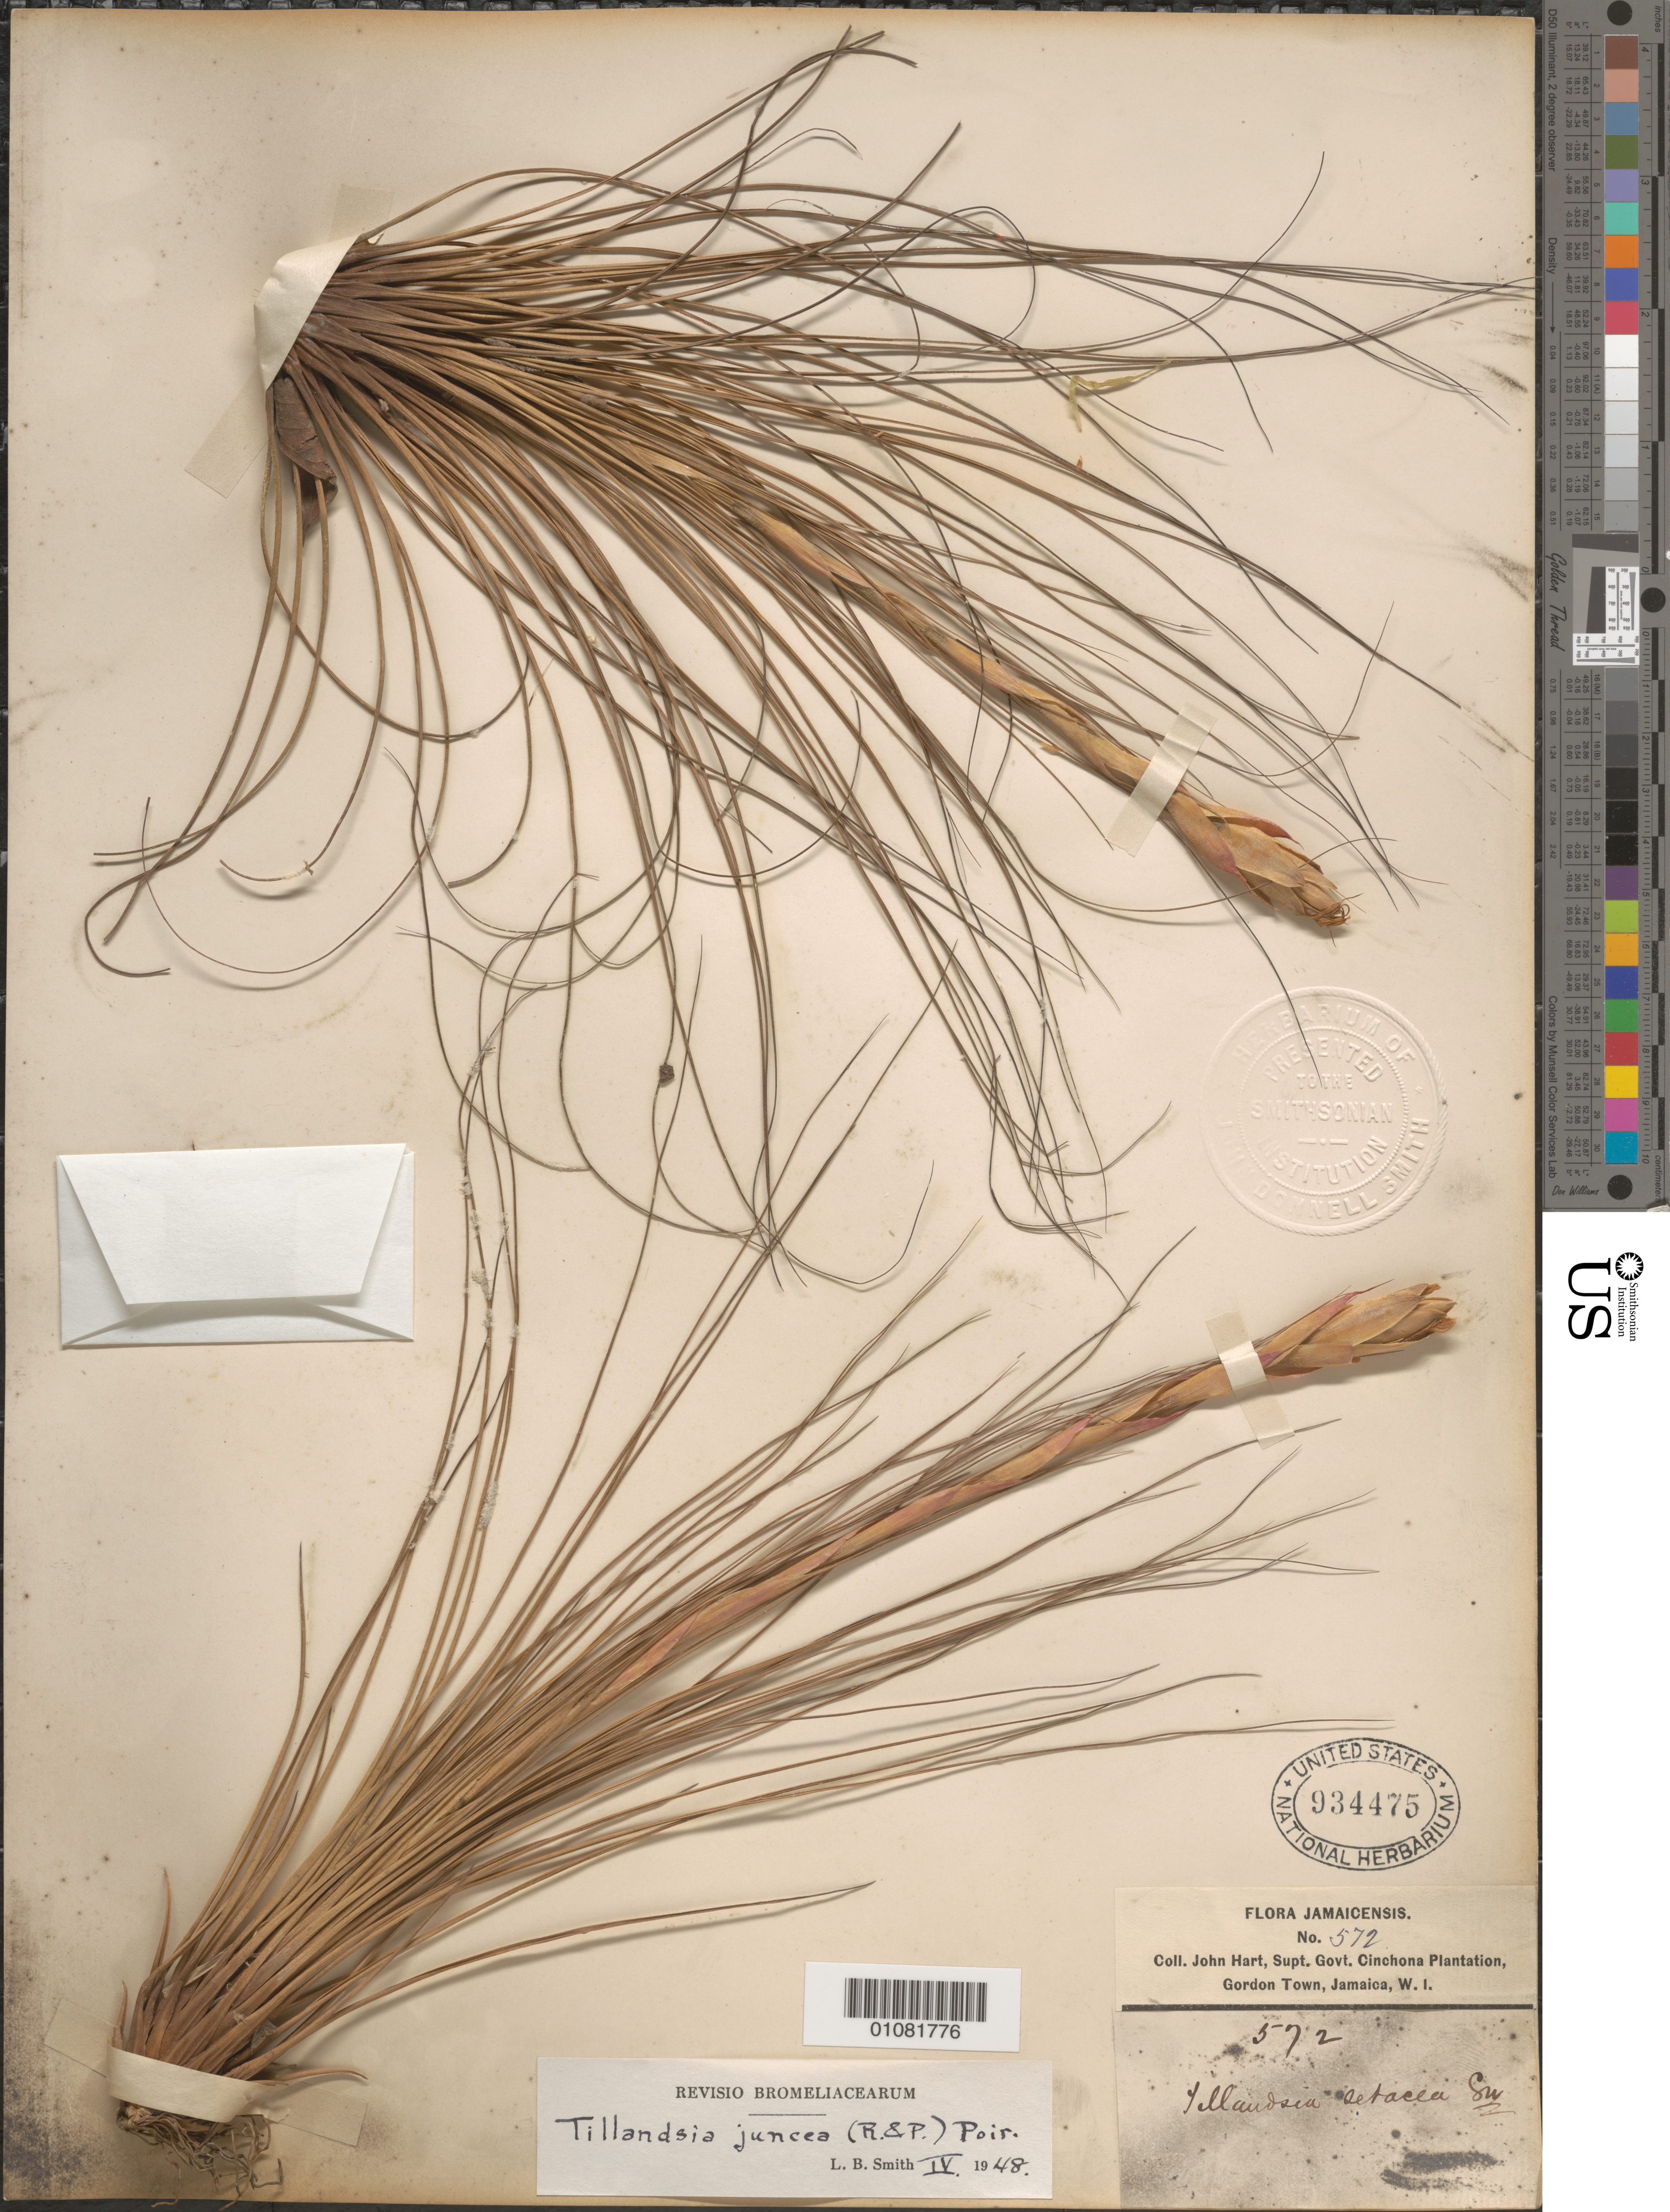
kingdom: Plantae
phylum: Tracheophyta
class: Liliopsida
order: Poales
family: Bromeliaceae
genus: Tillandsia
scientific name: Tillandsia juncea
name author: (Ruiz & Pav.) Poir.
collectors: J. Hart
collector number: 572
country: Jamaica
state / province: Saint Andrew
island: Jamaica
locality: Supt. Govt. Cinchona Plantation, Gordon Town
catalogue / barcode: US 934475